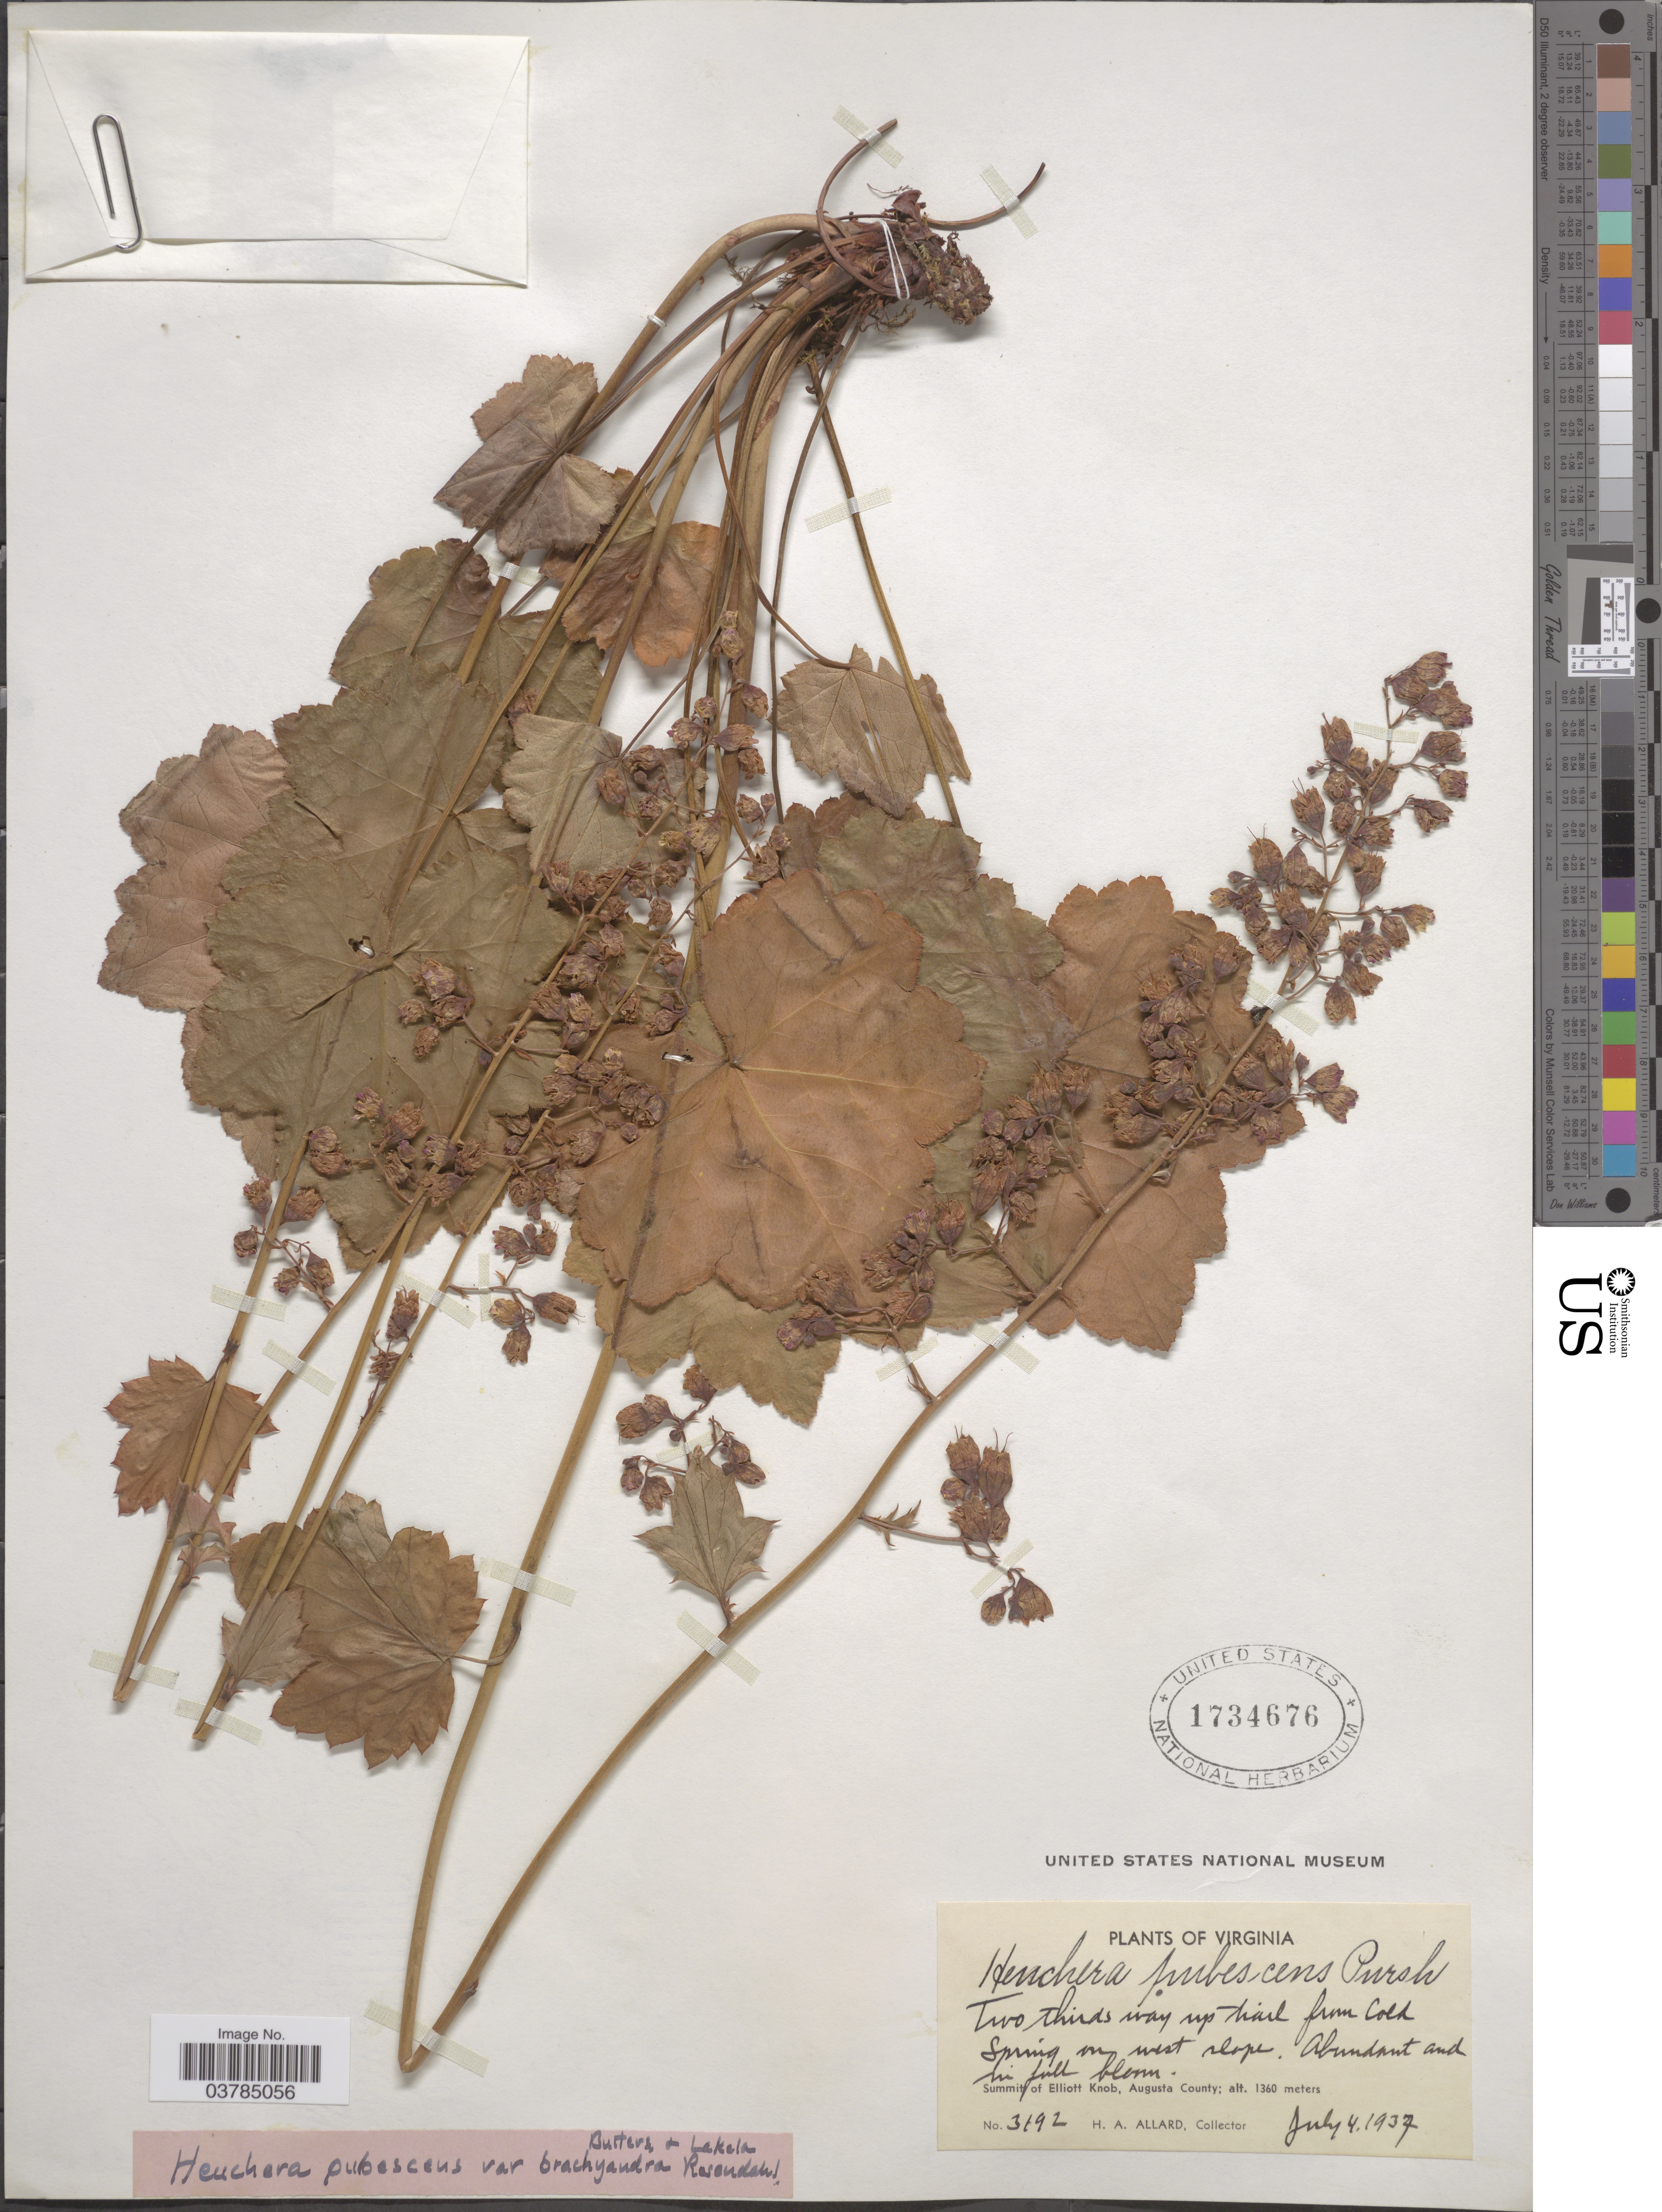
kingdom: Plantae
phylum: Tracheophyta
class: Magnoliopsida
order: Saxifragales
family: Saxifragaceae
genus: Heuchera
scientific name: Heuchera pubescens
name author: Pursh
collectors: H. A. Allard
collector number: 3192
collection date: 1937-07-04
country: United States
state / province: Virginia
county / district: Augusta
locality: Two thirds way up trail from Cold Spring on west slope. Summit of Elliot Knob, Augusta County.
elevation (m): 1360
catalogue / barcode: US 1734676